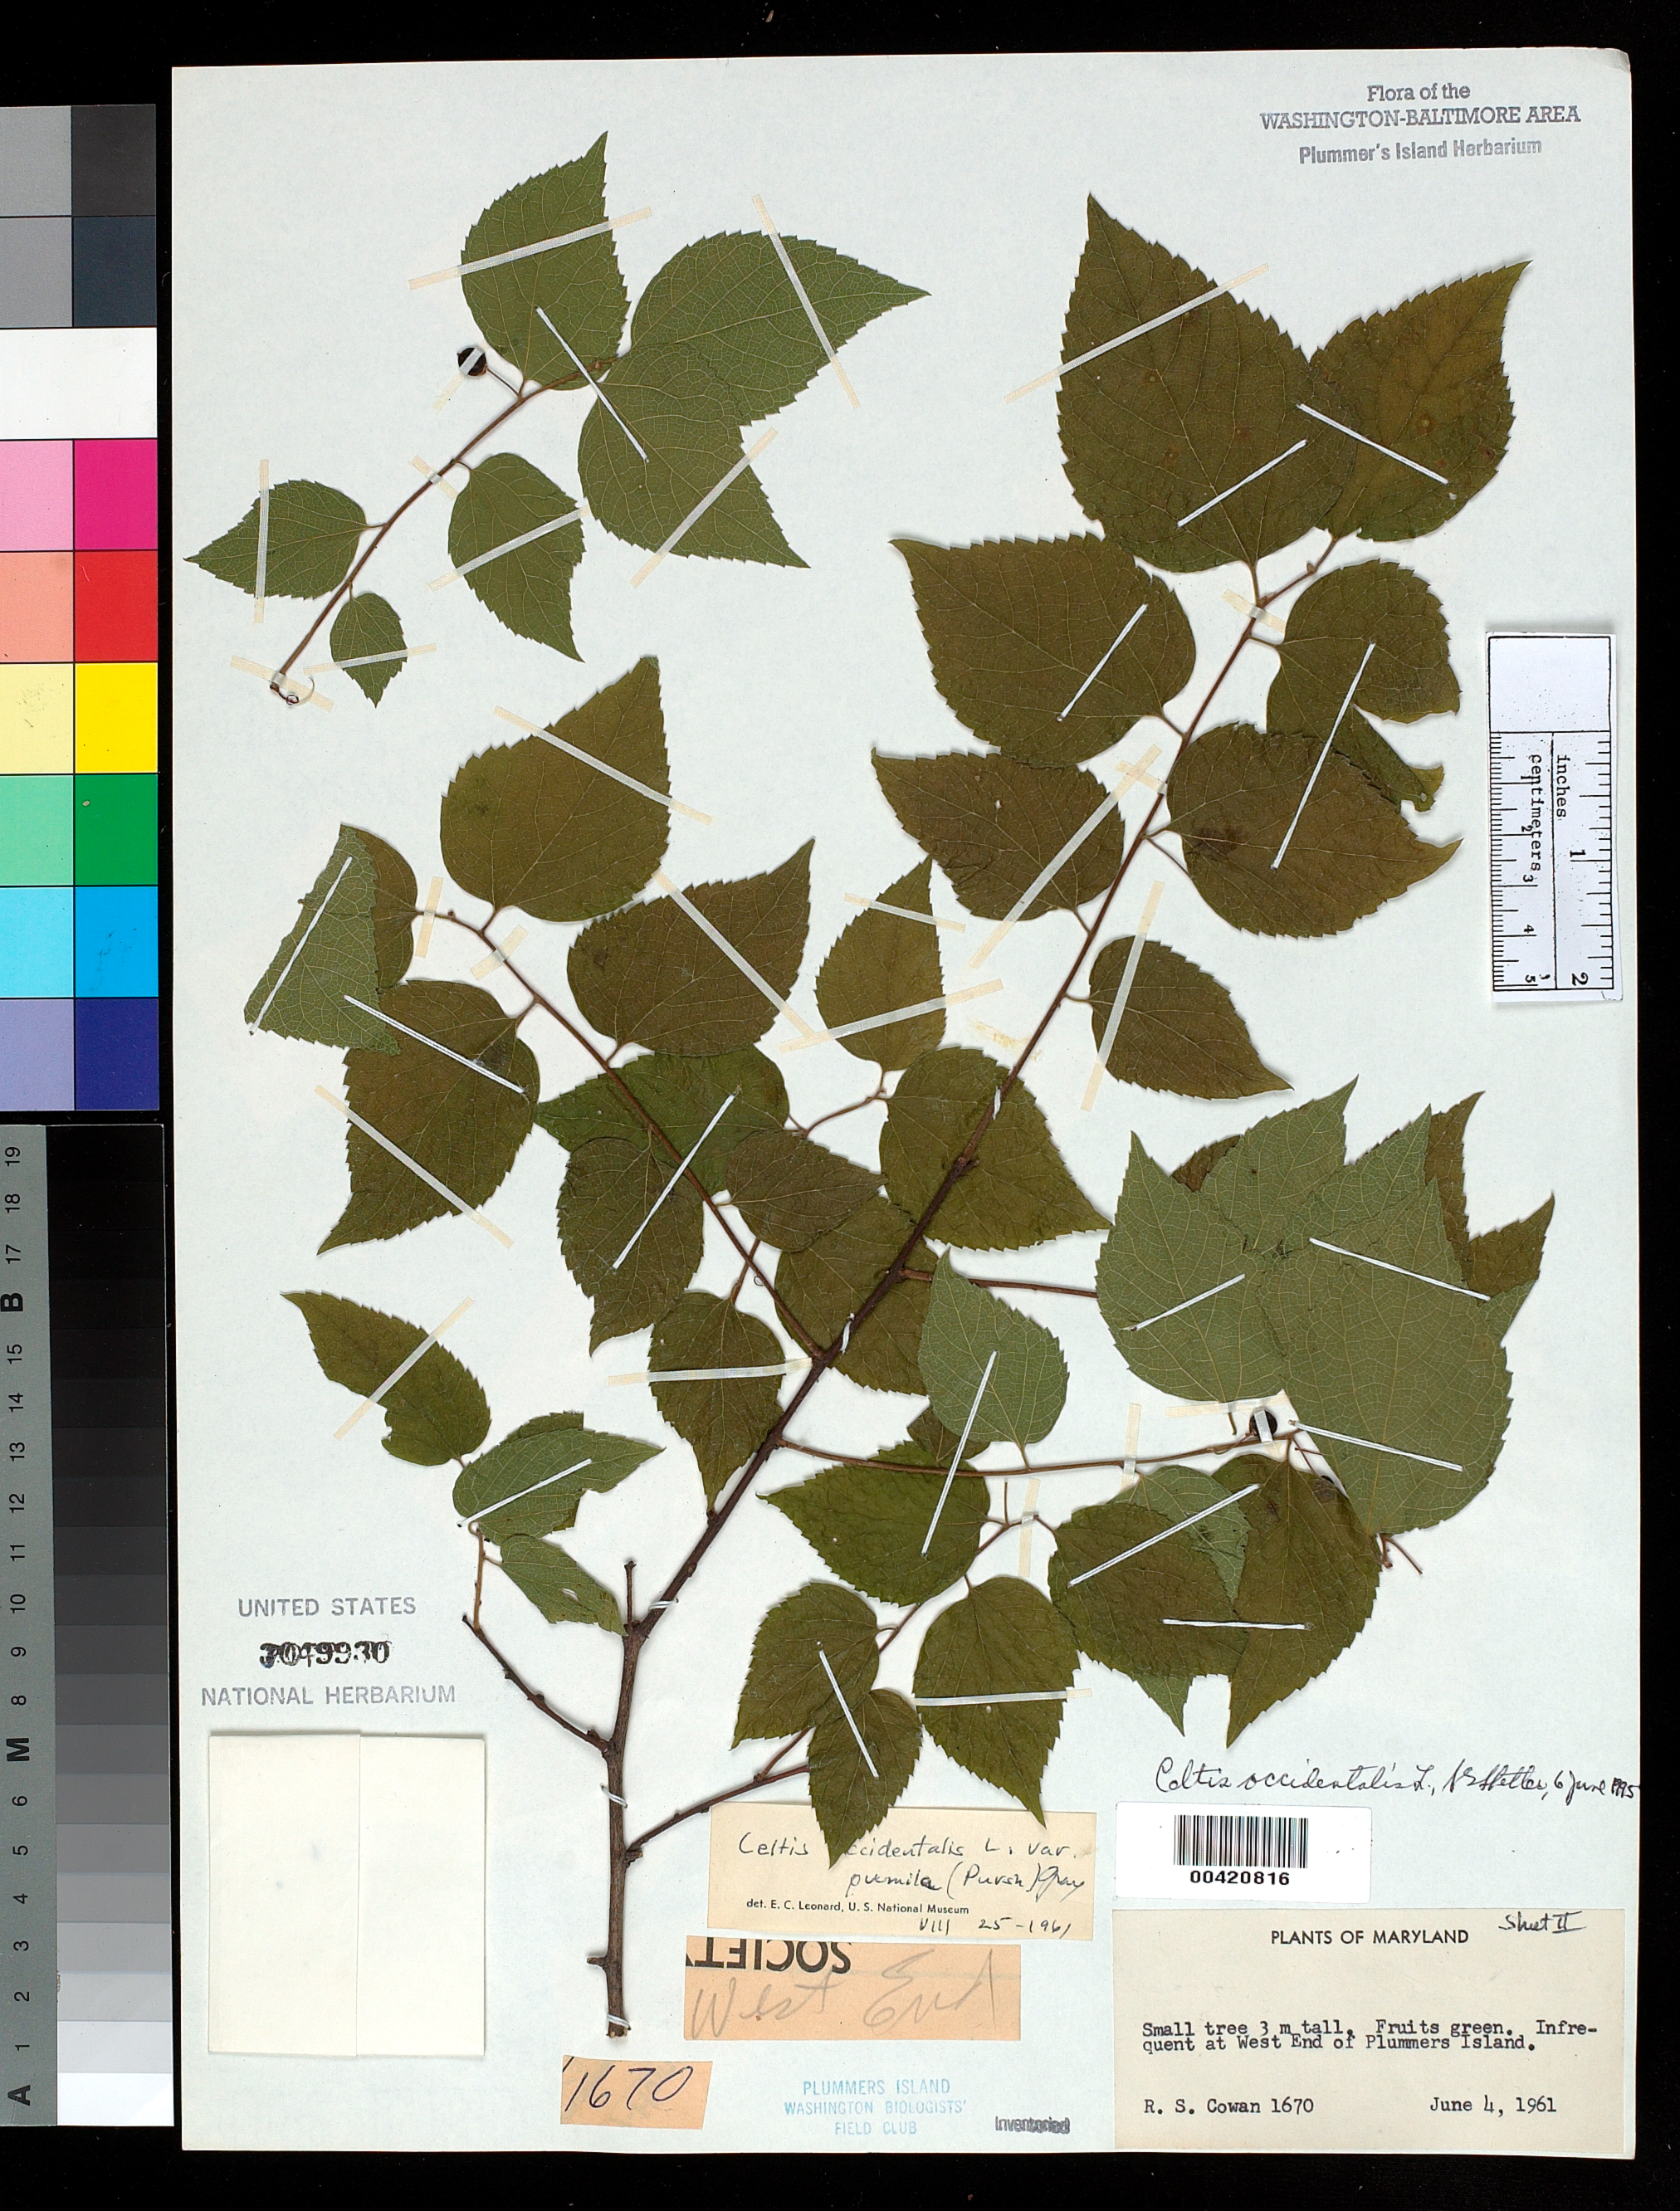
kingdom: Plantae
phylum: Tracheophyta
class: Magnoliopsida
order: Rosales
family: Cannabaceae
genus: Celtis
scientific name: Celtis occidentalis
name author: L.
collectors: R. S. Cowan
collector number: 1670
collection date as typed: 04 Jun 1961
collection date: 1961-06-04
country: United States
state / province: Maryland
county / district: Montgomery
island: Plummers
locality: Plummer's Island, west end C. & O. Canal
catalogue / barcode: US 3049930